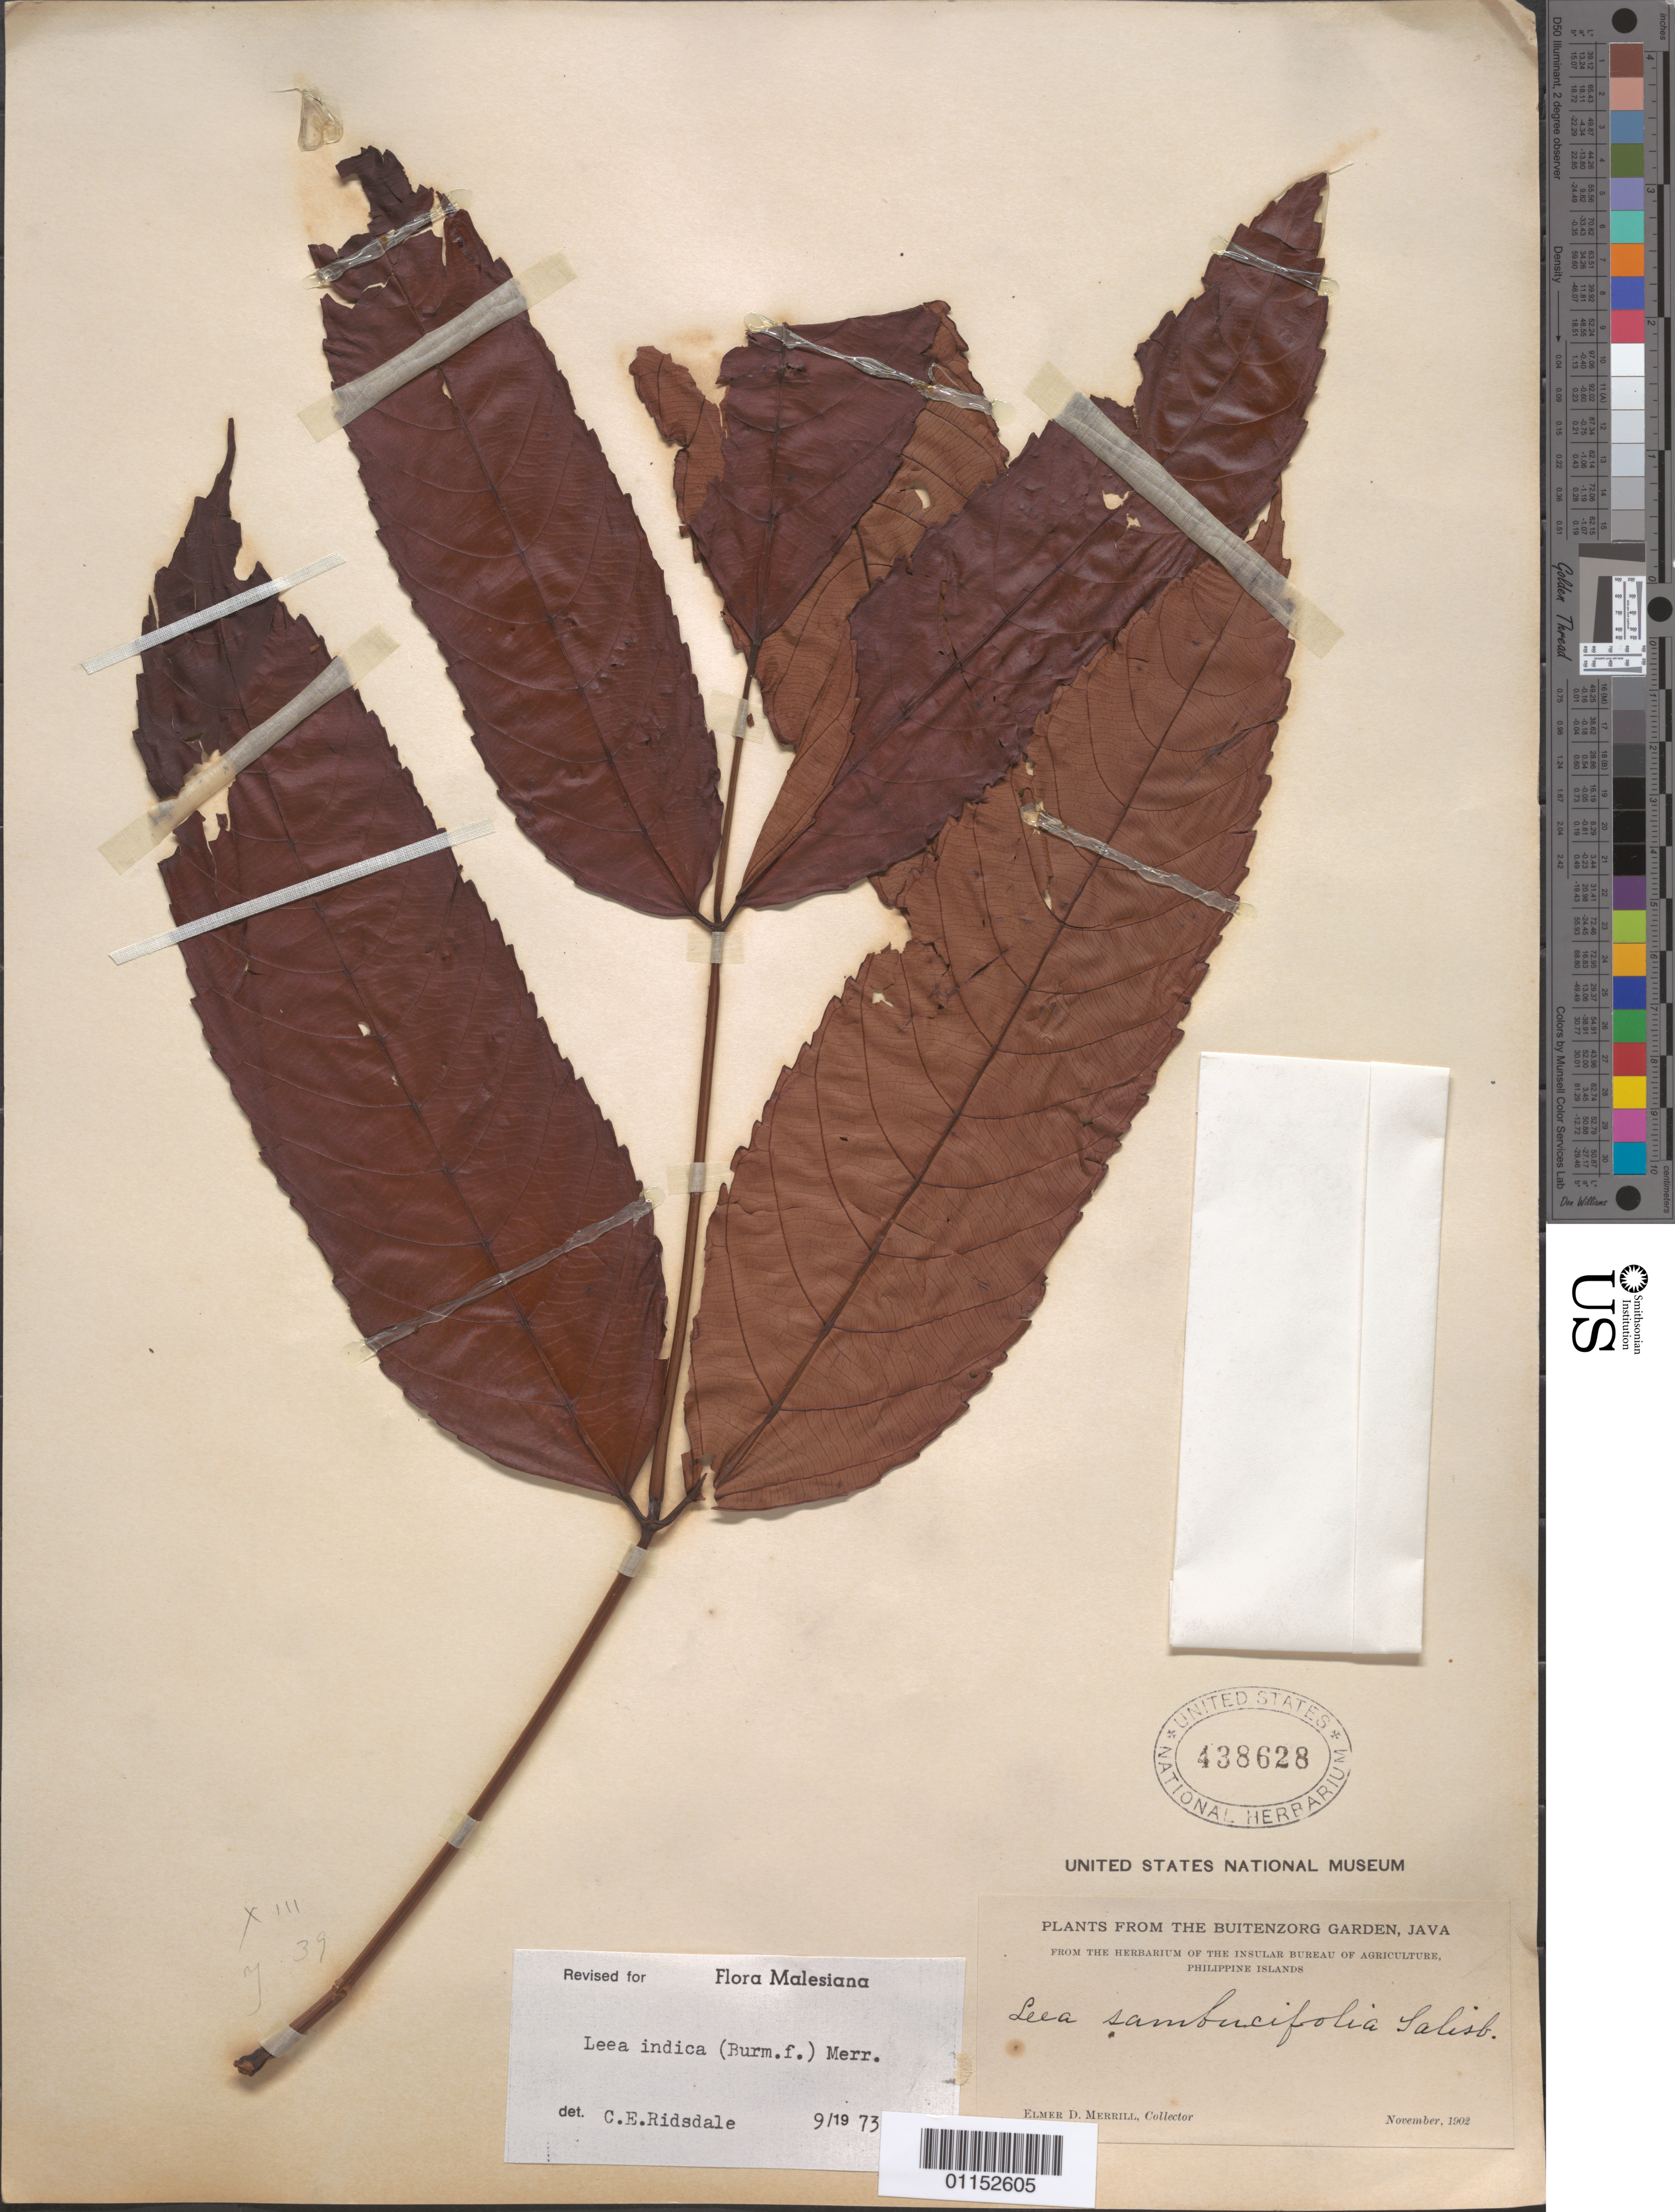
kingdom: Plantae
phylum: Tracheophyta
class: Magnoliopsida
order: Vitales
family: Vitaceae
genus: Leea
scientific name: Leea indica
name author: (Burm. f.) Merr.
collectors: E. D. Merrill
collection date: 1902-11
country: Indonesia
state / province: Java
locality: Buitenzorg Garden.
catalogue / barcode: US 438628